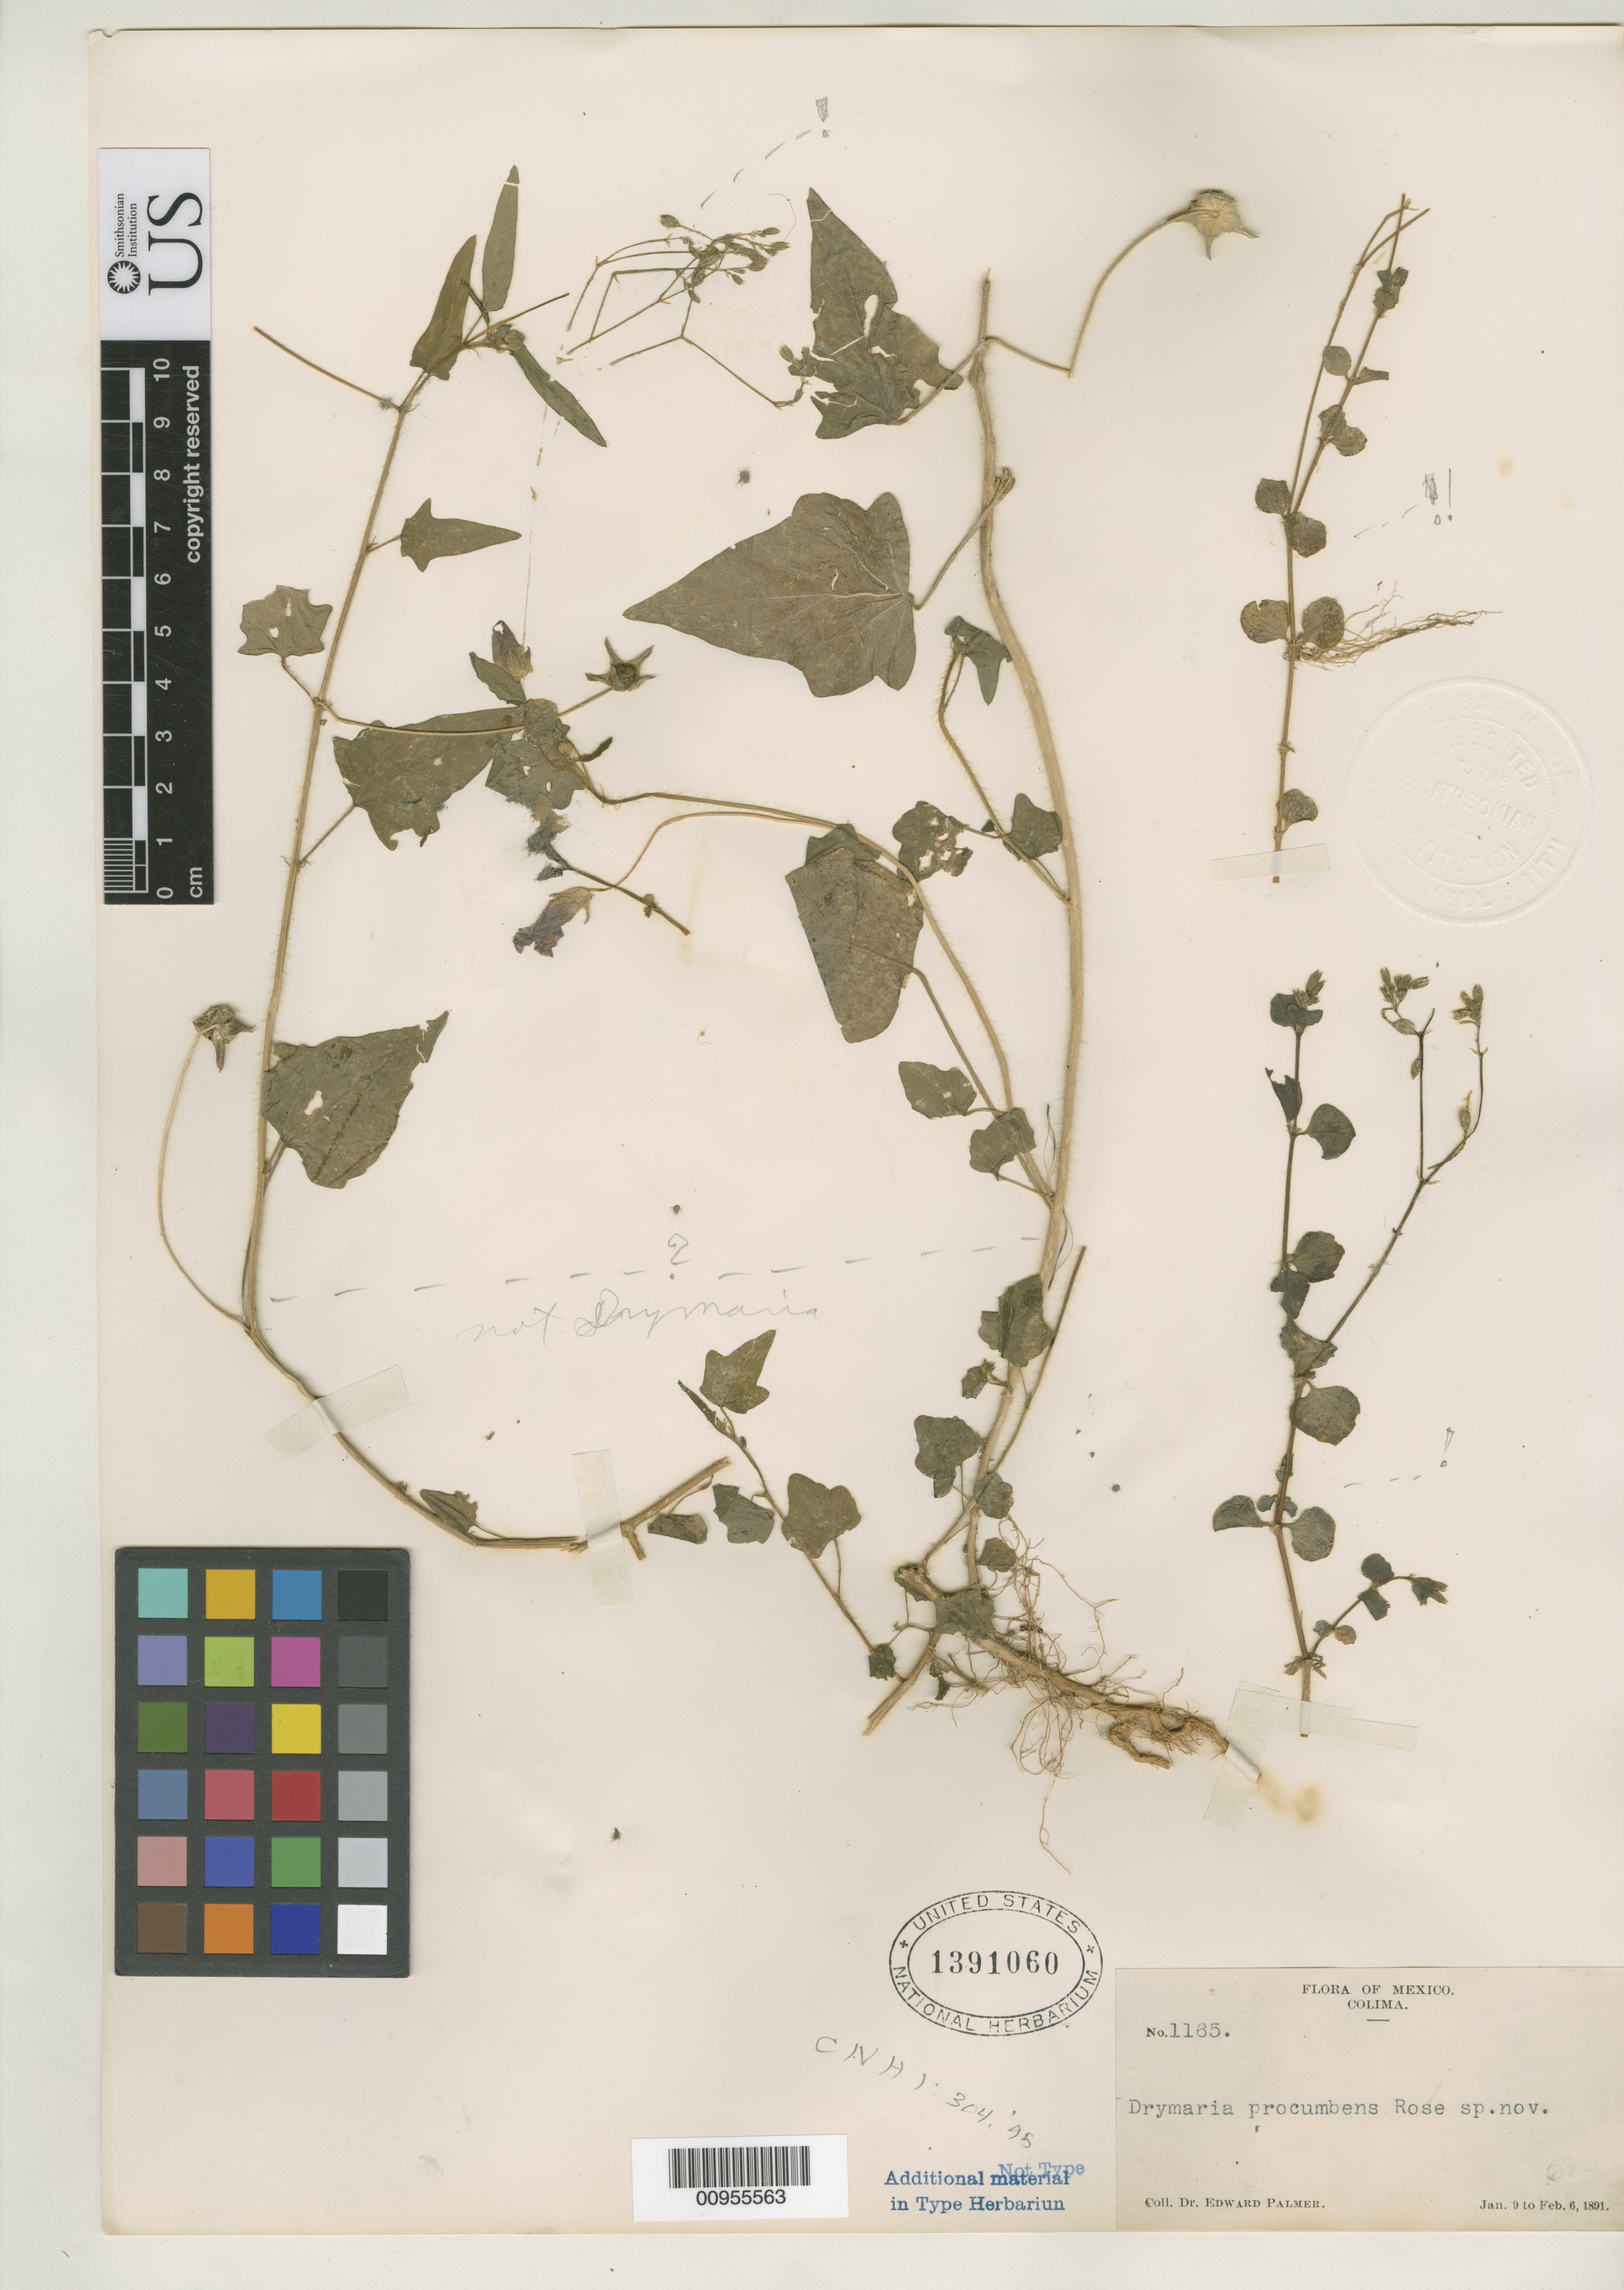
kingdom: Plantae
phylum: Tracheophyta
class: Magnoliopsida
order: Caryophyllales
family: Caryophyllaceae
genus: Drymaria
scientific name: Drymaria procumbens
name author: Rose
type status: Isotype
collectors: E. Palmer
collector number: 1165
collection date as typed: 09 Jan 1891 to 06 Feb 1891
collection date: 1891-01-09/1891-02-06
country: Mexico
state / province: Colima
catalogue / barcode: US 1391060